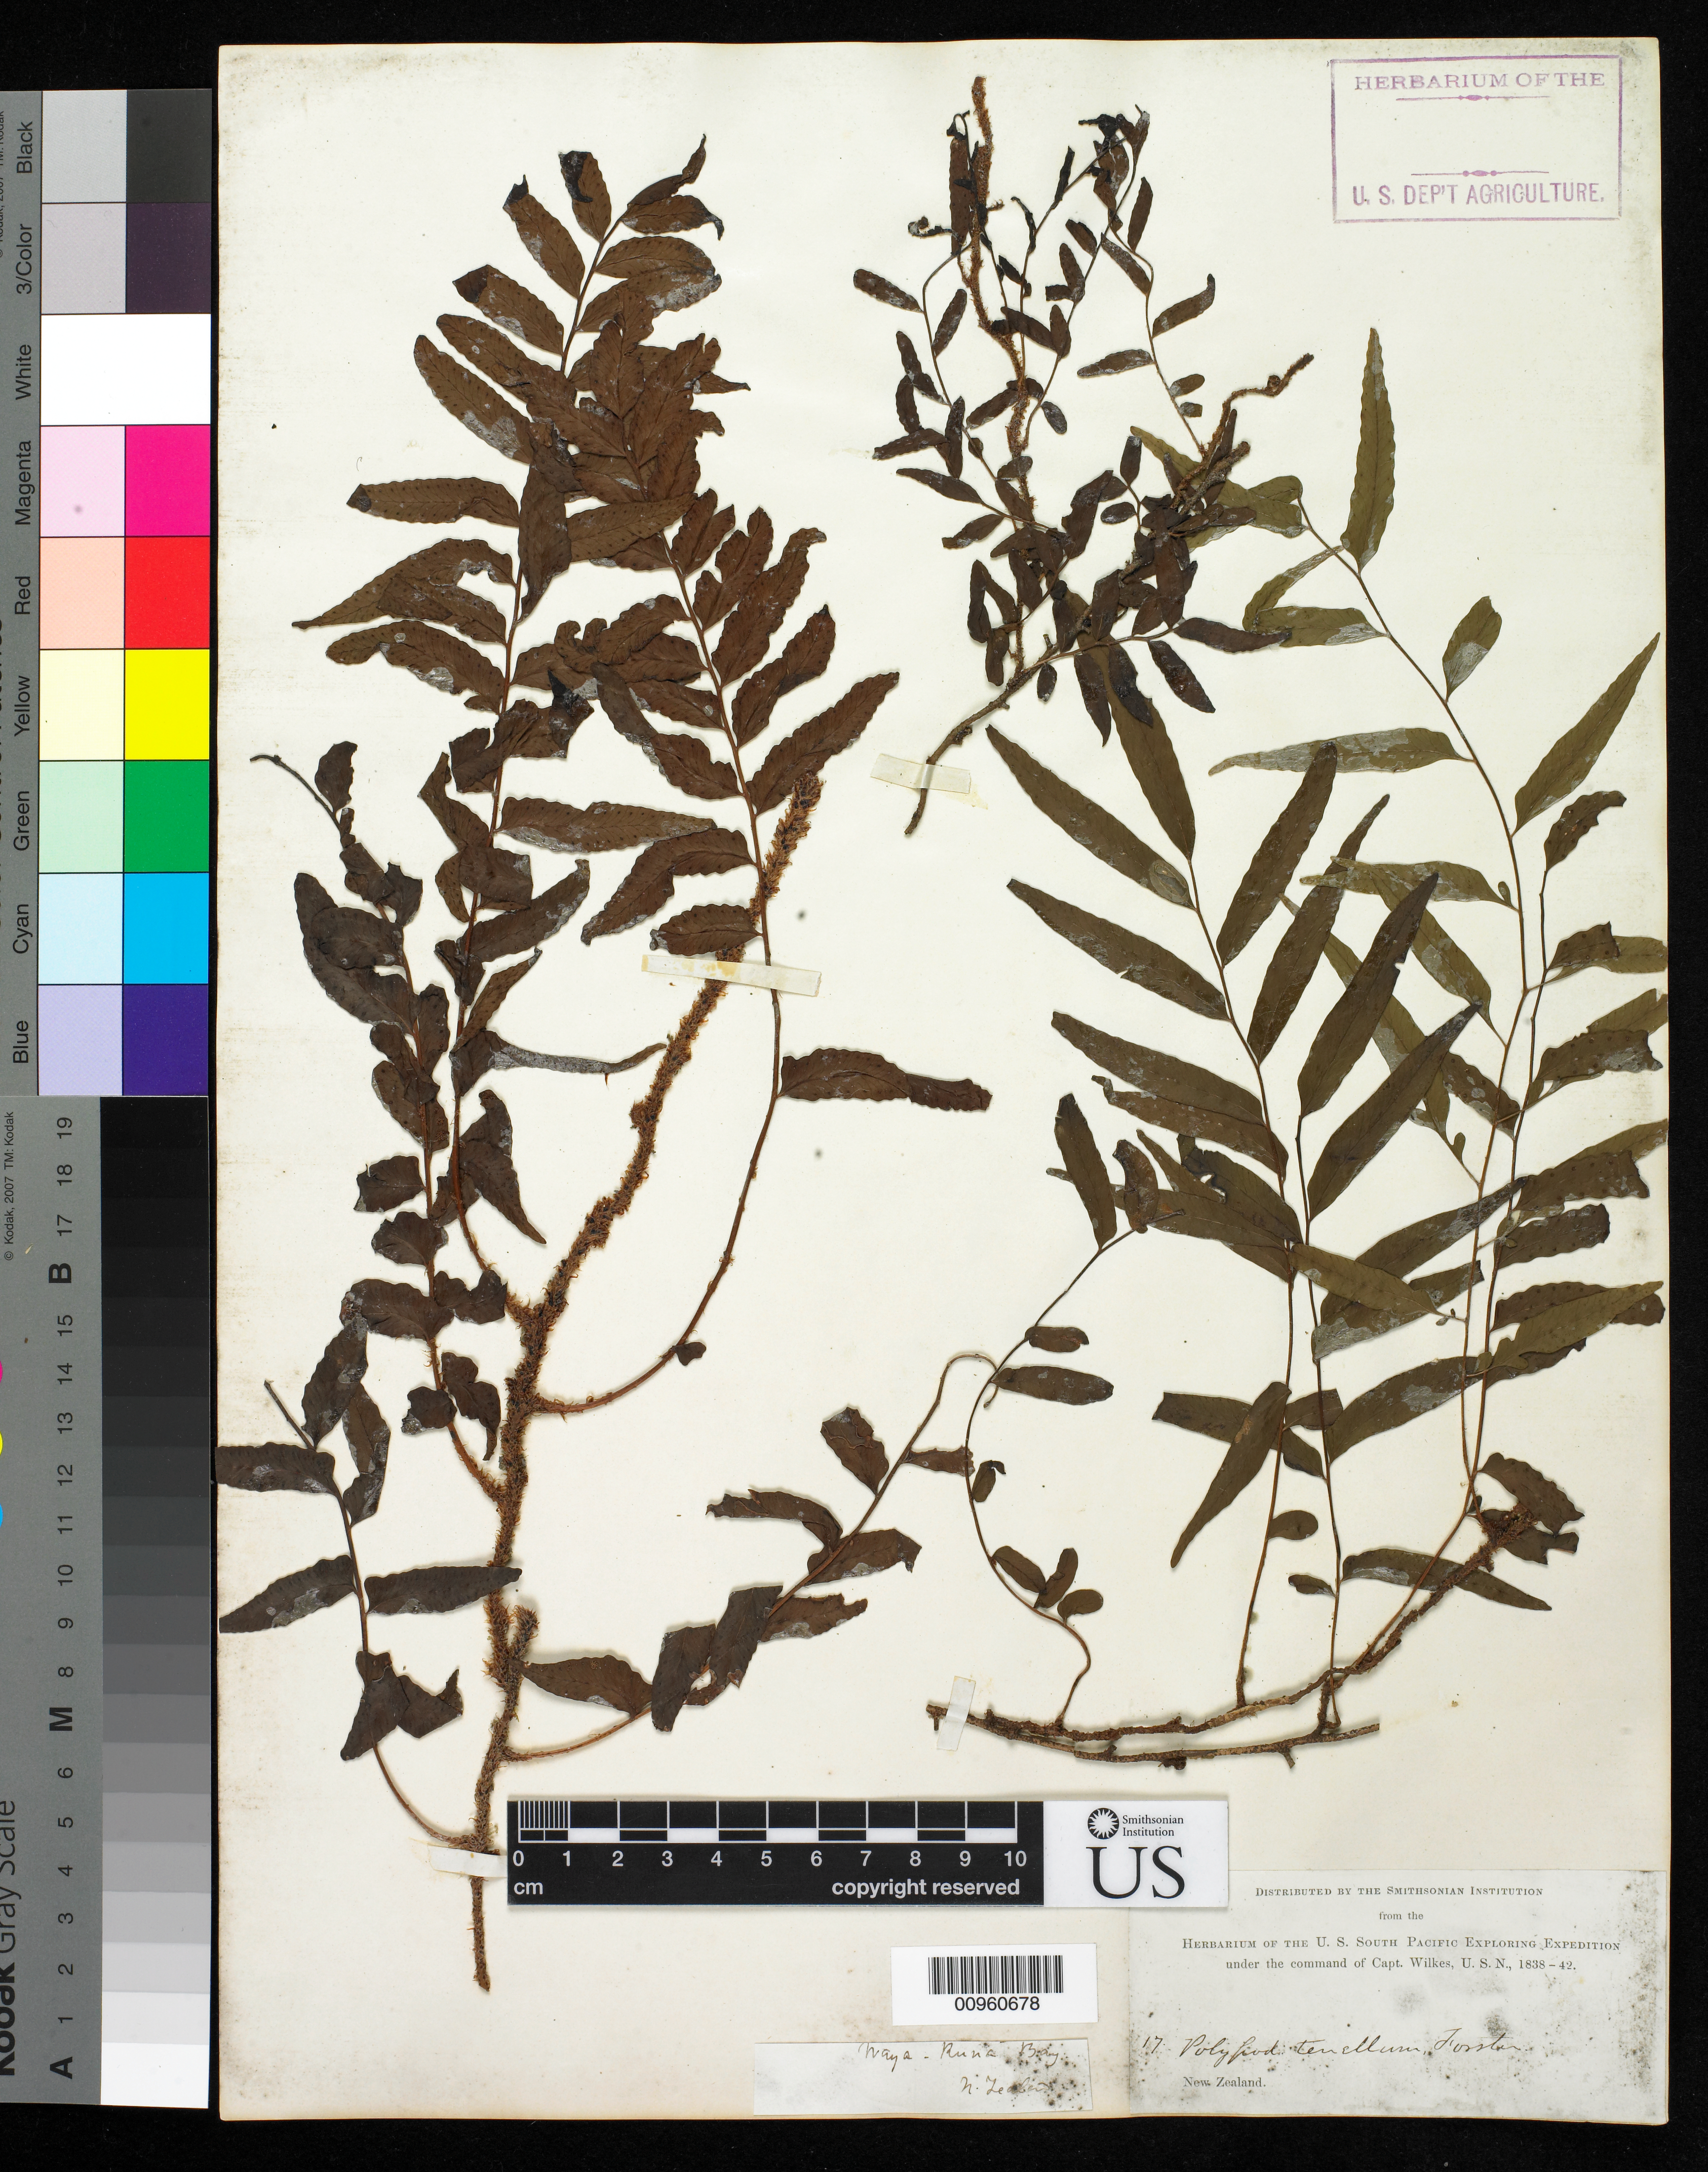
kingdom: Plantae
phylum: Tracheophyta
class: Polypodiopsida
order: Polypodiales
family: Tectariaceae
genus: Arthropteris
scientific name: Arthropteris tenella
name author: (G. Forst.) J. Sm. ex Hook. f.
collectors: Wilkes Explor. Exped.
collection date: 1838/1842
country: New Zealand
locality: New Zealand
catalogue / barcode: US 98655